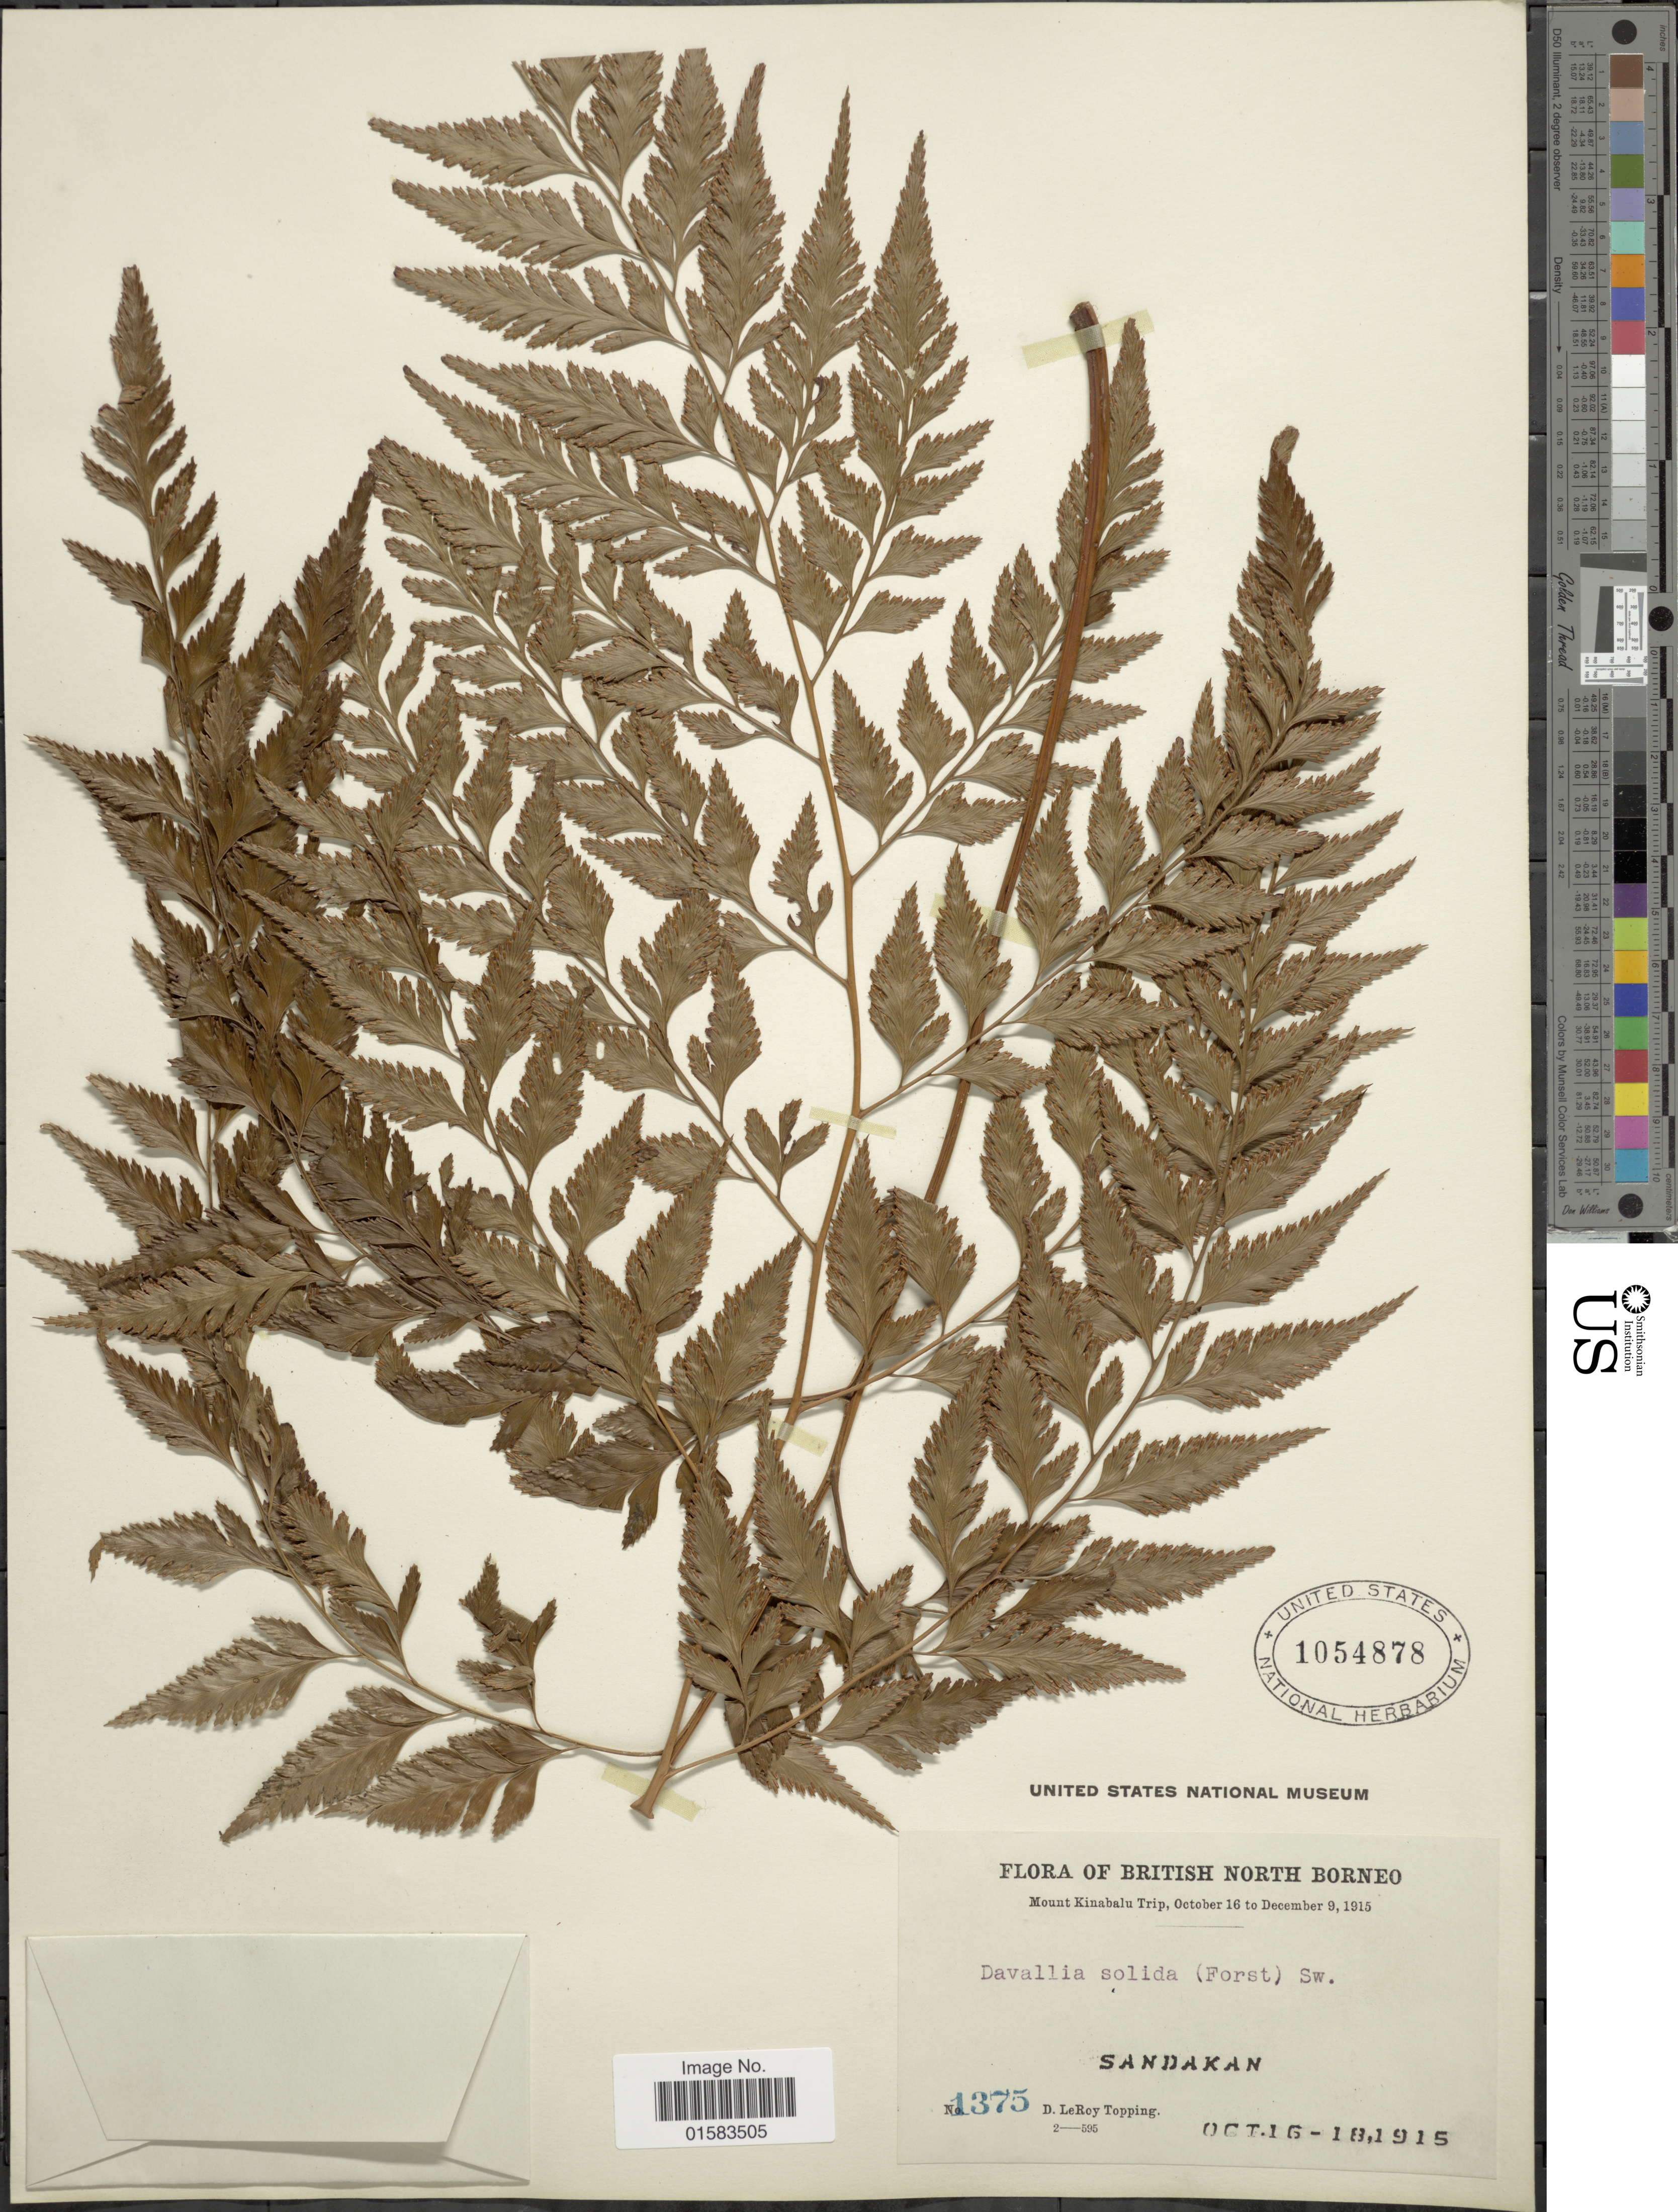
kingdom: Plantae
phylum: Tracheophyta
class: Polypodiopsida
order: Polypodiales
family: Davalliaceae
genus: Davallia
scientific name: Davallia solida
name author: (G. Forst.) Sw.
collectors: D. L. Topping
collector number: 1375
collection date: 1915-10-16/1915-10-18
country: Malaysia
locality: British North Borneo, Sandaken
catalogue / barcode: US 1054878